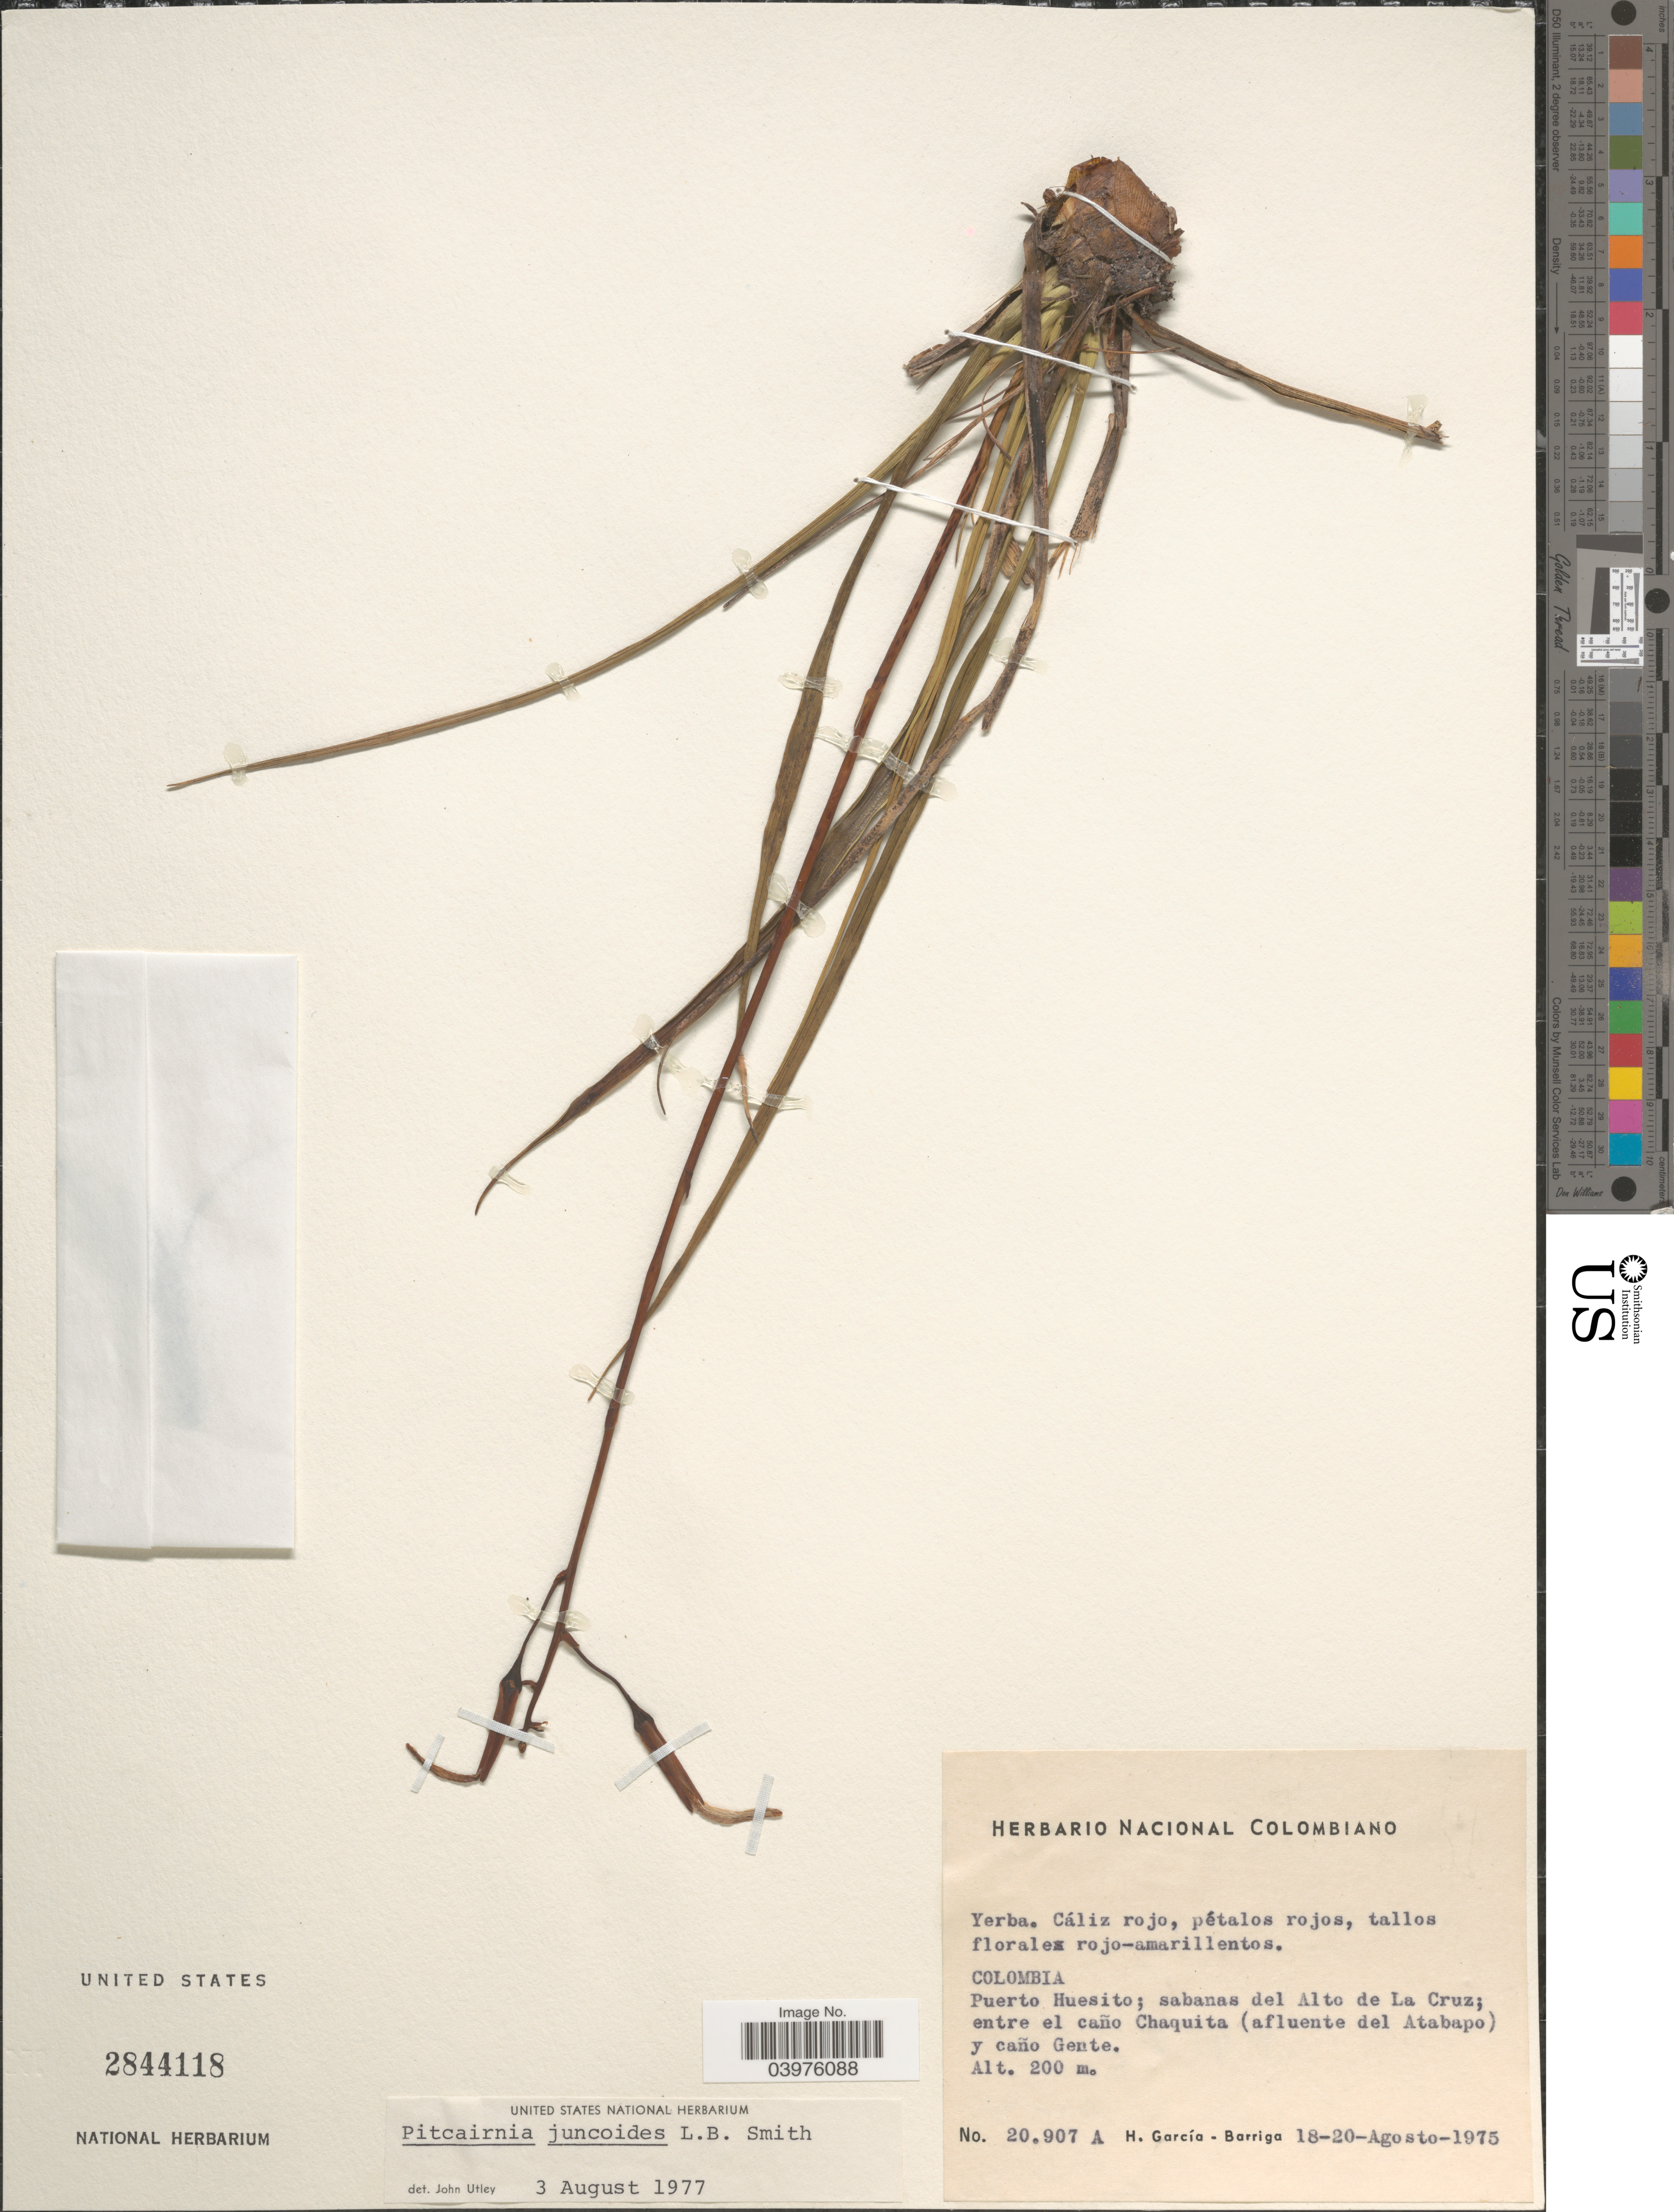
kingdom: Plantae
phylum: Tracheophyta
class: Liliopsida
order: Poales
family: Bromeliaceae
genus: Pitcairnia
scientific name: Pitcairnia juncoides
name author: L.B. Sm.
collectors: H. García Barriga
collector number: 20907A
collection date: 1975-08-18/1975-08-20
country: Colombia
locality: Puerto Huesito; sabanas del Alto de La Cruz; entre el caño Chaquita (afluente del Atabapo) y caño Gente.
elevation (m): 200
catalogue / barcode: US 2844118